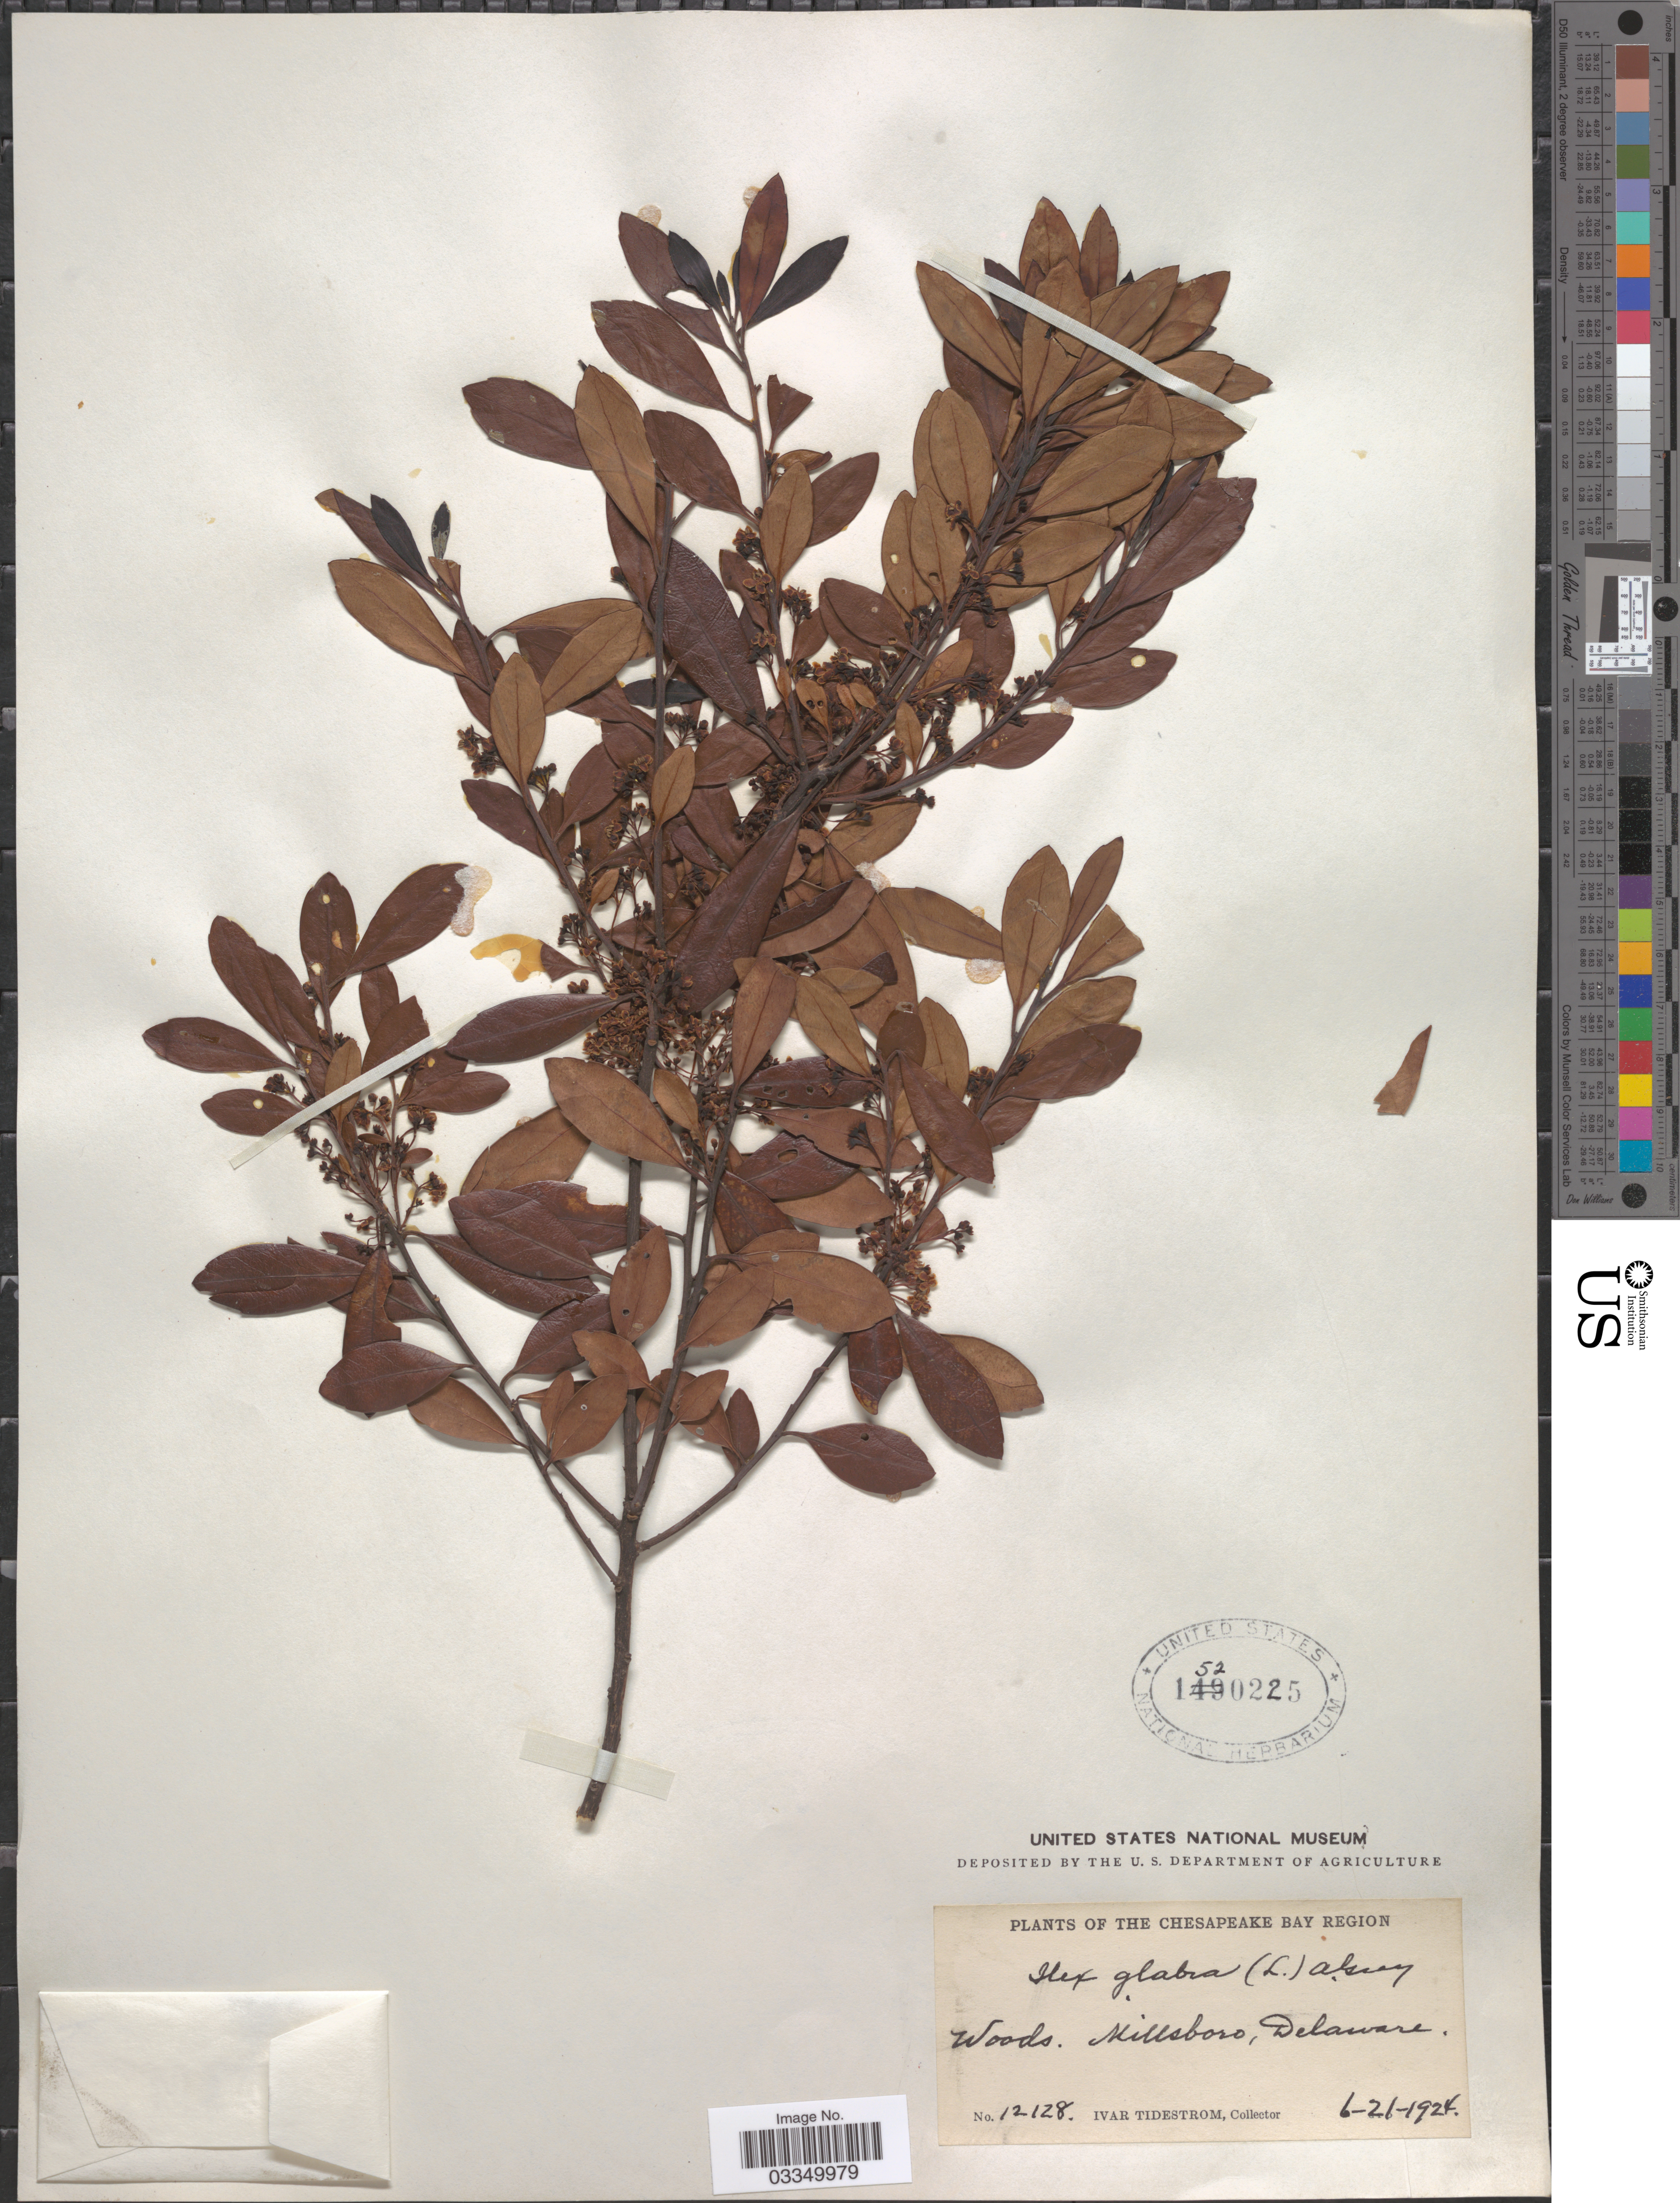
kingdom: Plantae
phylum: Tracheophyta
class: Magnoliopsida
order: Aquifoliales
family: Aquifoliaceae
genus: Ilex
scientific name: Ilex glabra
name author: (L.) A. Gray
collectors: I. F. Tidestrom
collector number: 12128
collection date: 1924-06-21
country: United States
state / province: Delaware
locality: The Chesapeake Bay Region. Millsboro, Delaware.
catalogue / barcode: US 1520225